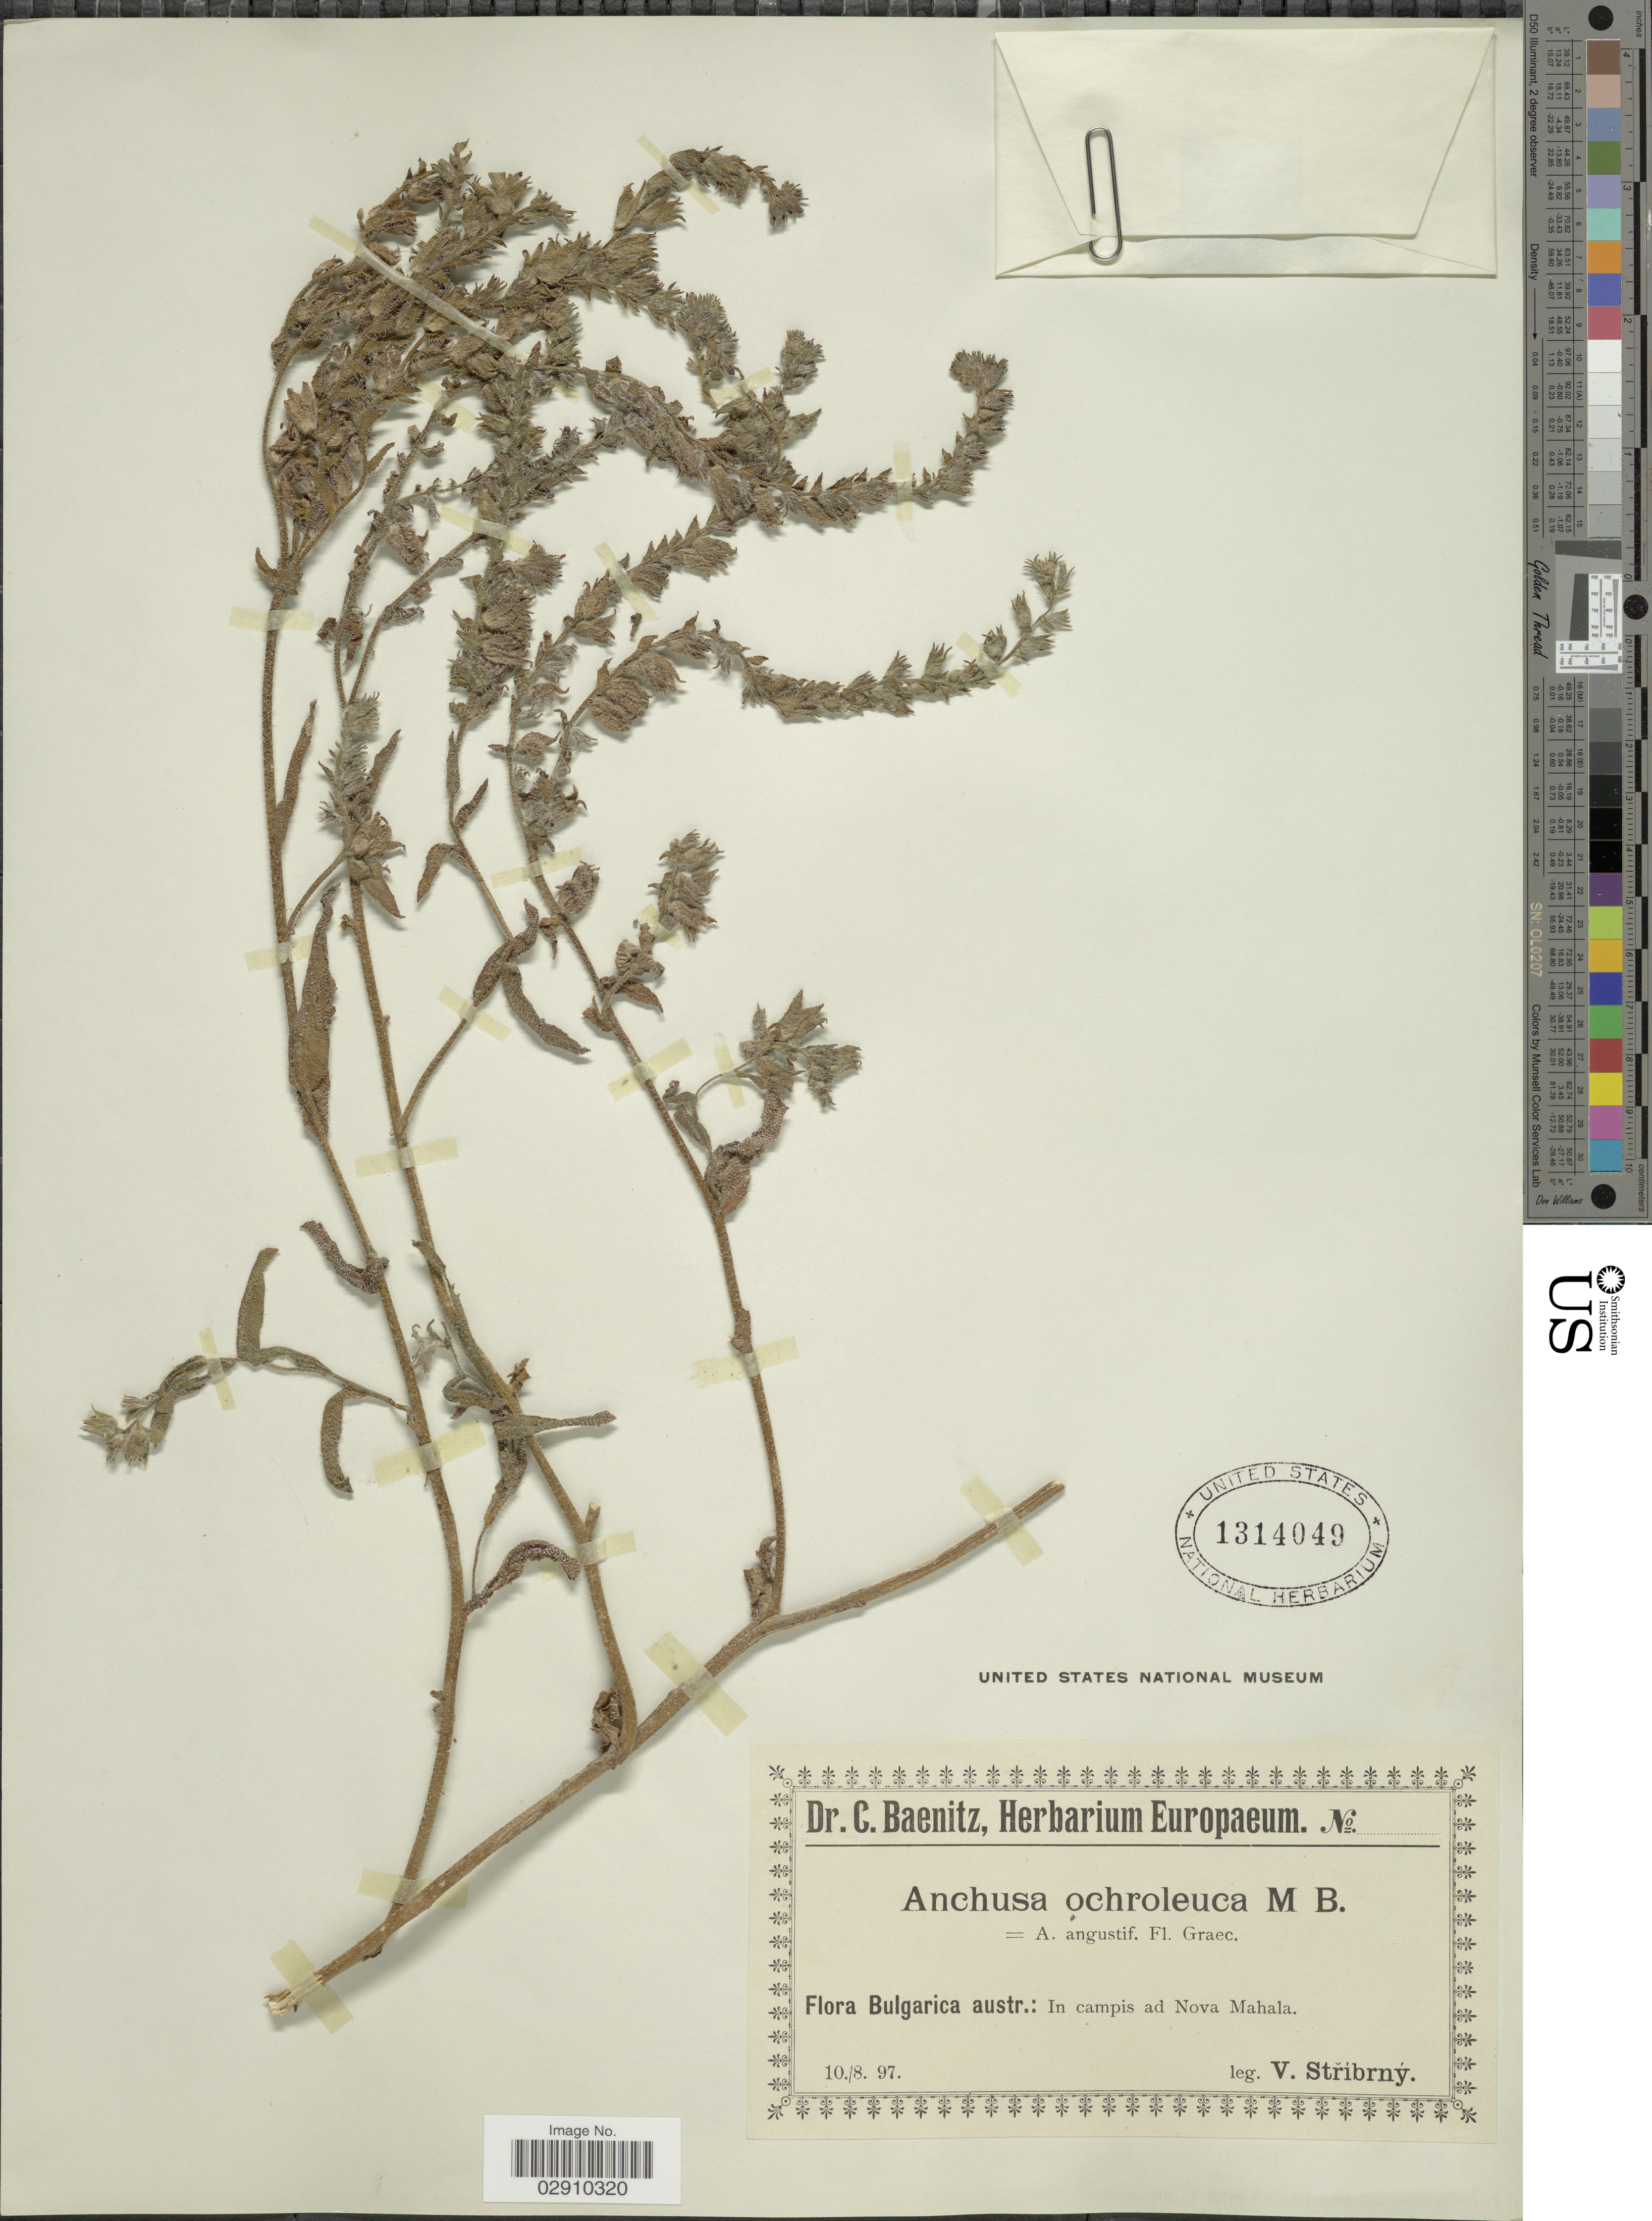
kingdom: Plantae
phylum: Tracheophyta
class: Magnoliopsida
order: Boraginales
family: Boraginaceae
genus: Anchusa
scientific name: Anchusa ochroleuca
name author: M. Bieb.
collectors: V. Stribrny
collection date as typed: Transcribed d/m/y: 10/8/97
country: Bulgaria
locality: Bulgarica austr.: In campis ad Nova Mahala.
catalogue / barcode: US 1314049